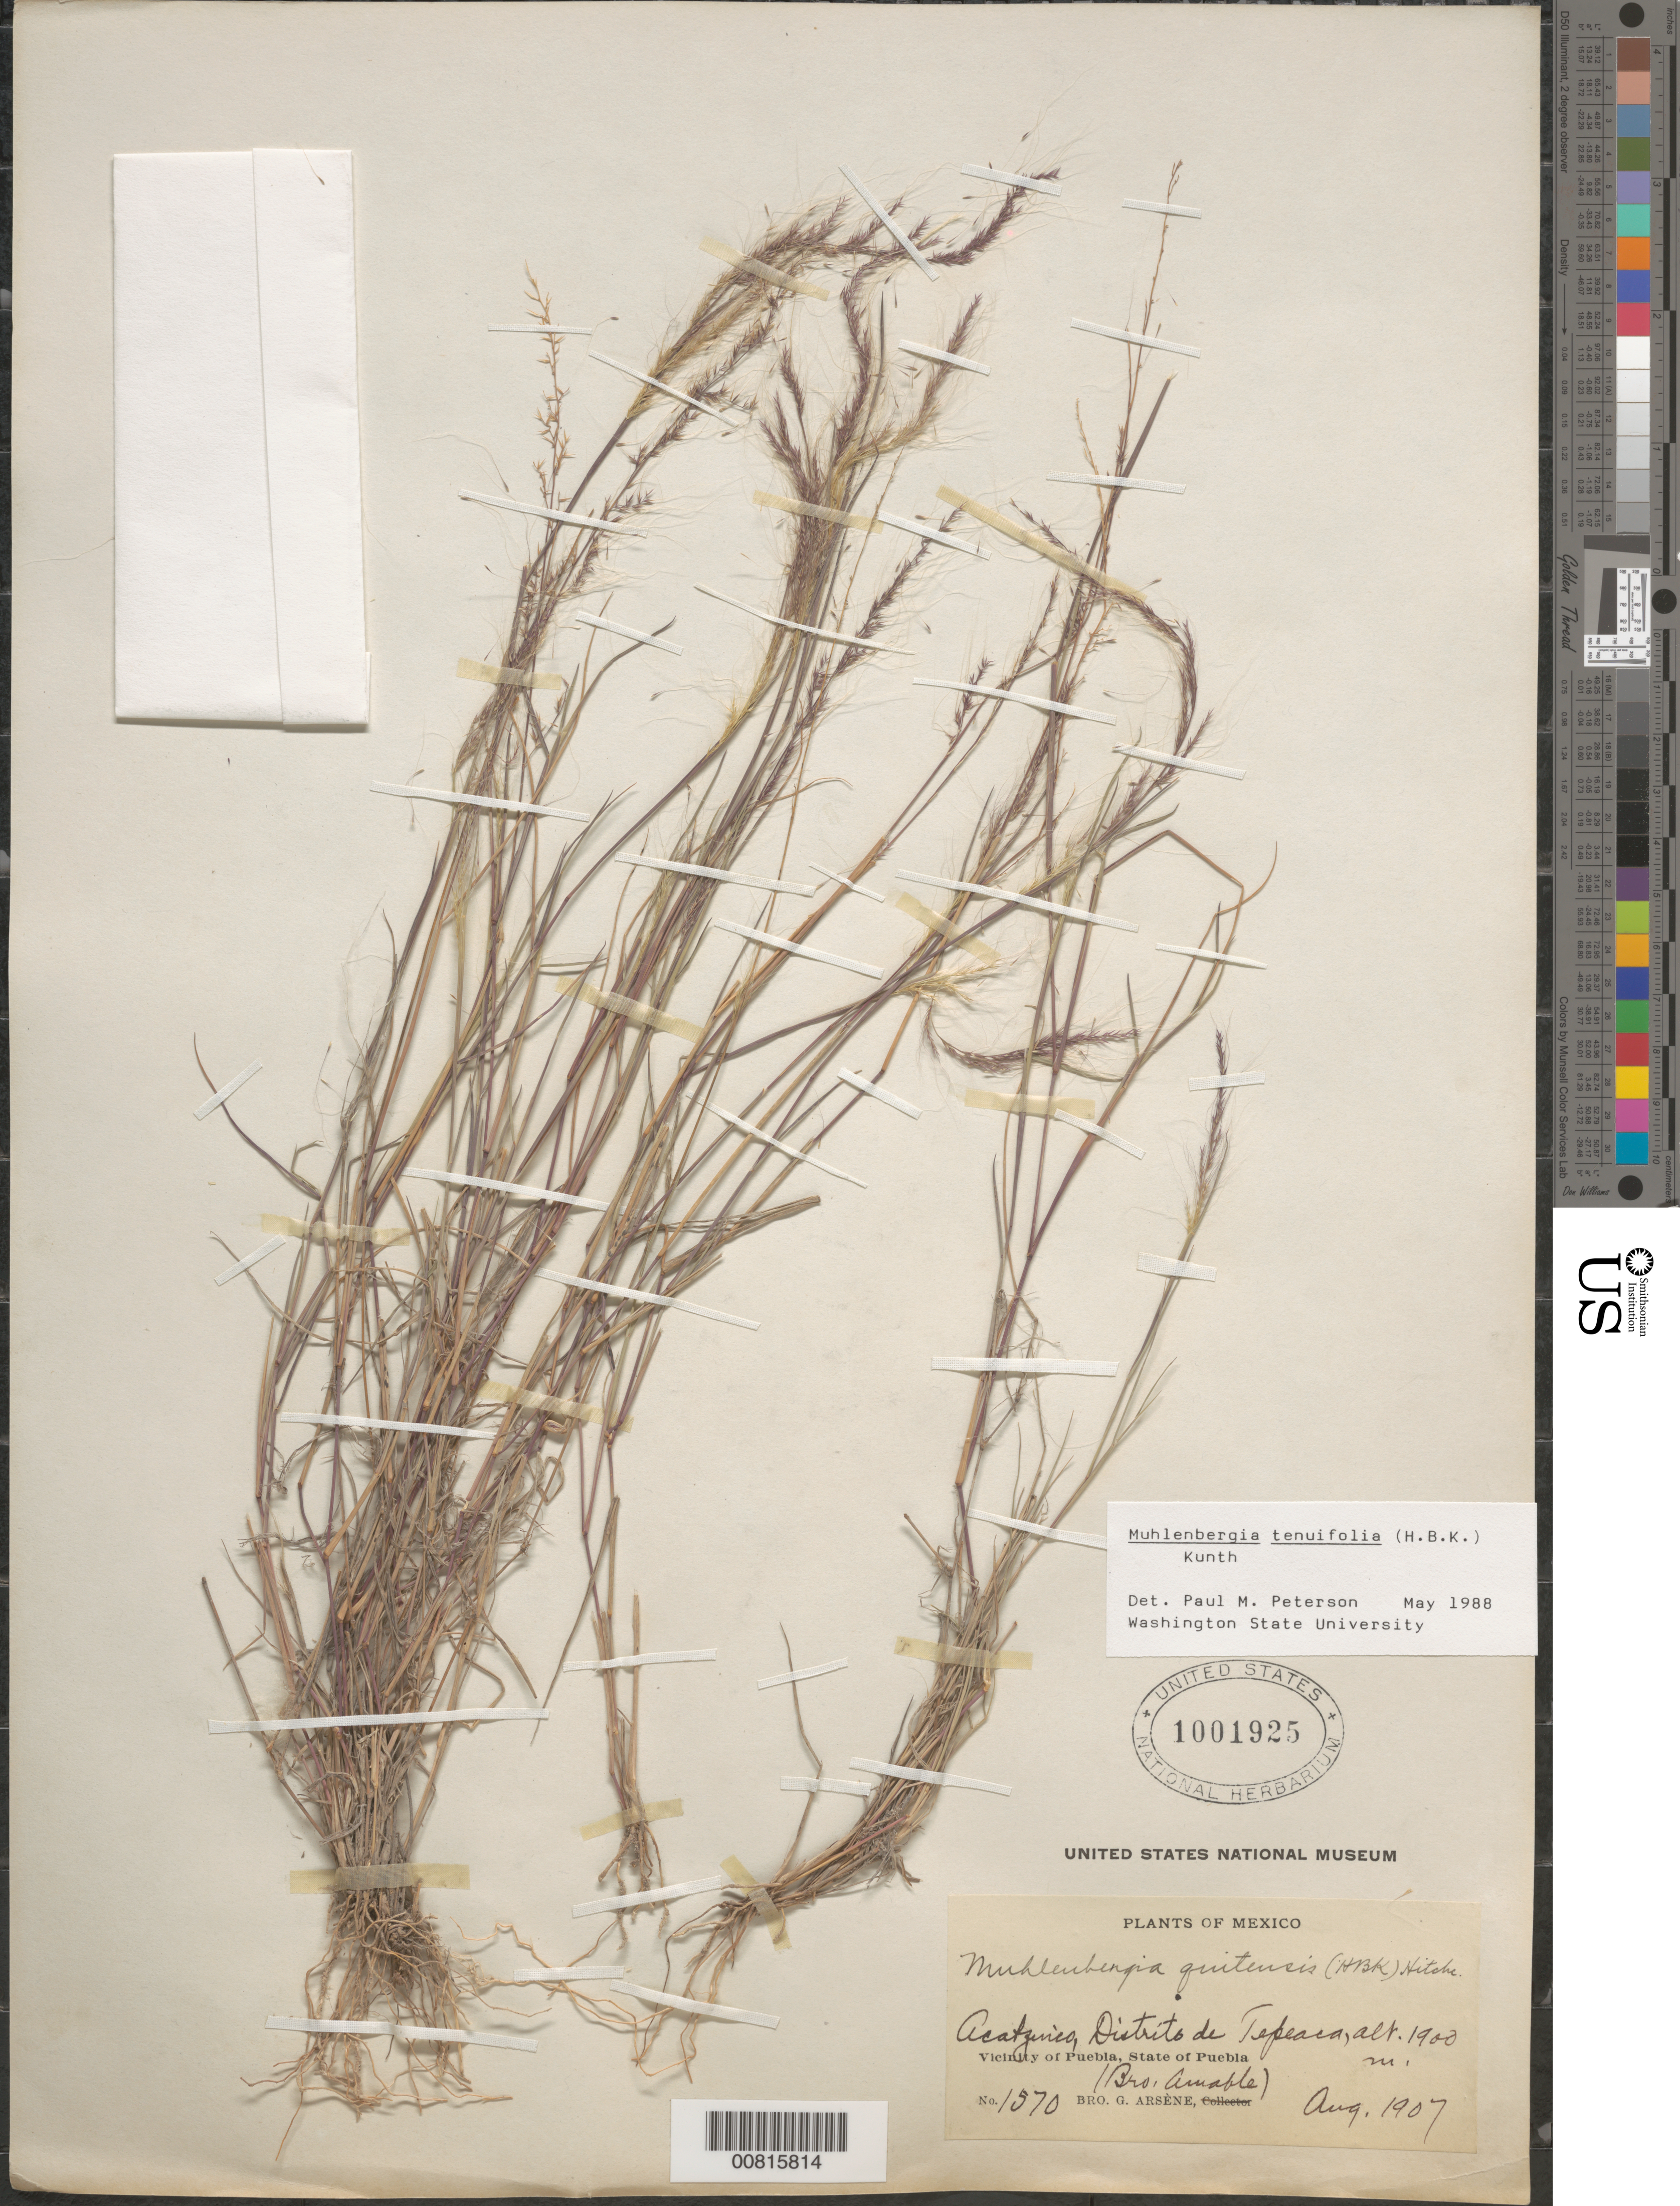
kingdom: Plantae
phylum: Tracheophyta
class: Liliopsida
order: Poales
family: Poaceae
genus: Muhlenbergia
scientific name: Muhlenbergia tenuifolia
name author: (Kunth) Kunth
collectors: Bro. G. Arsène & Bro. Nicolas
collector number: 1570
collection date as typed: Aug 1907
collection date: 1907-08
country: Mexico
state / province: Puebla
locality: Acatzingo, Distrito de Tepeaca, Pue.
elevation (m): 1910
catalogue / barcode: US 1001925